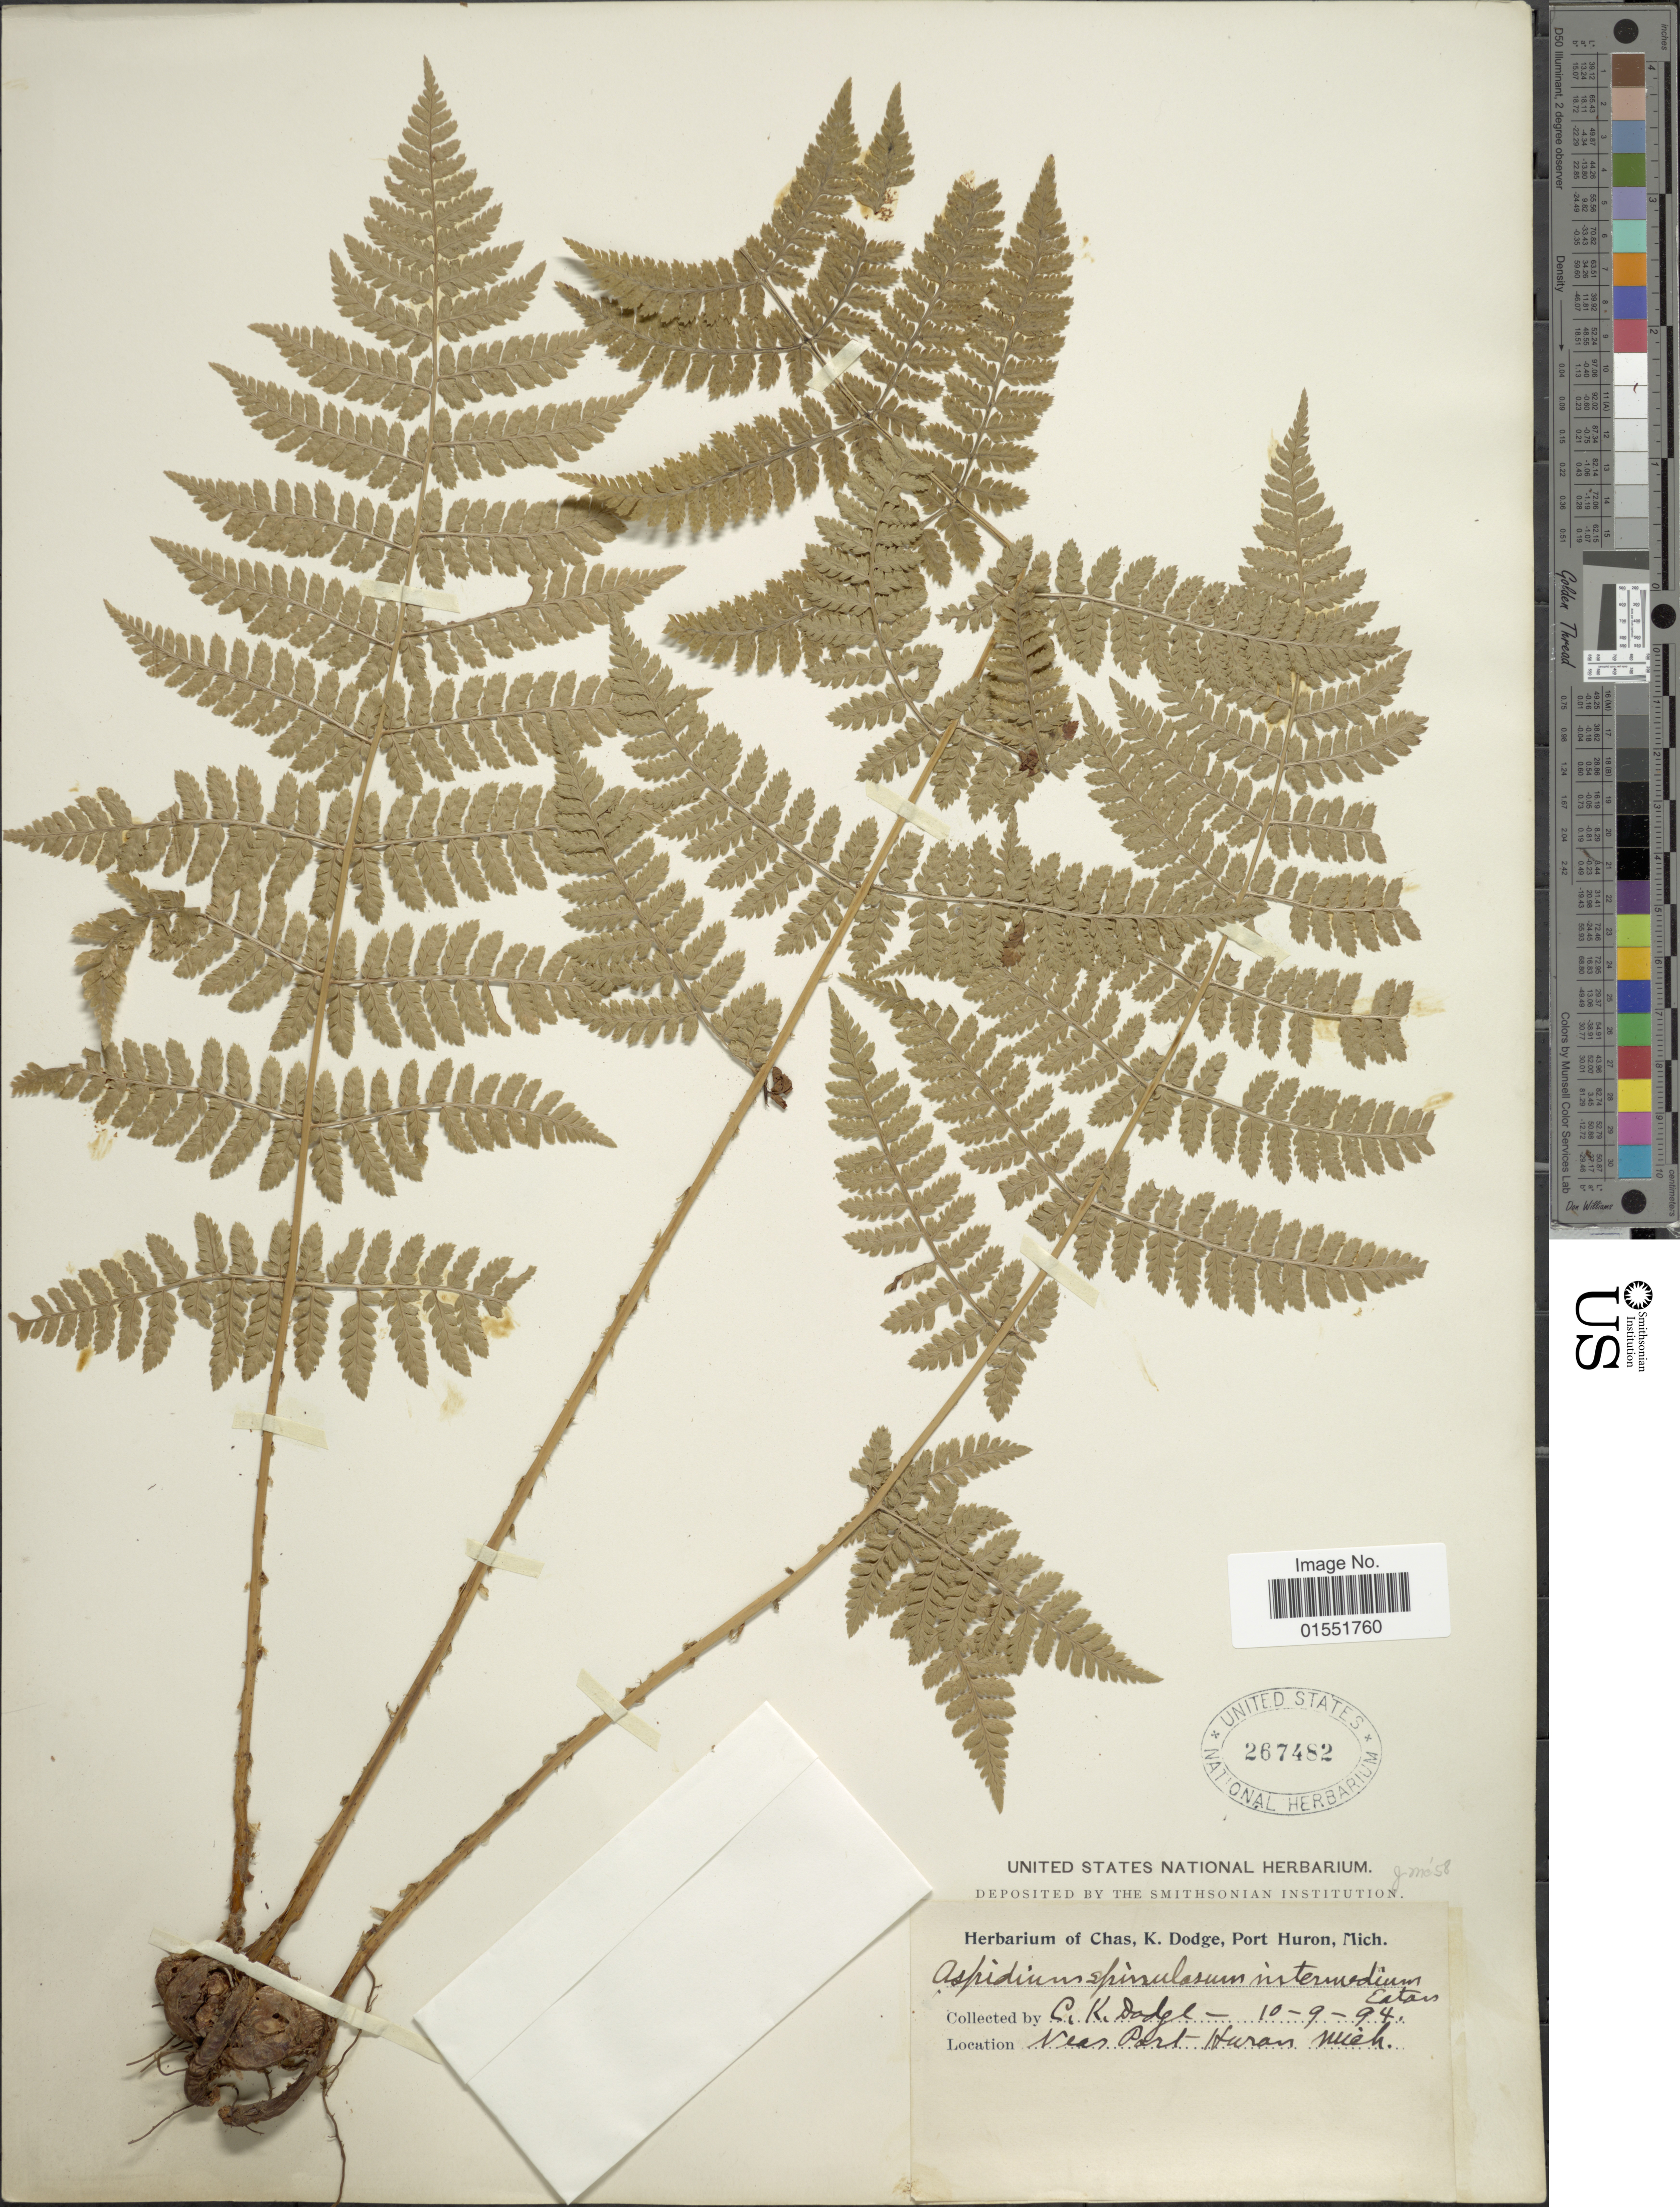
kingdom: Plantae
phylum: Tracheophyta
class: Polypodiopsida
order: Polypodiales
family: Dryopteridaceae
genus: Dryopteris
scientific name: Dryopteris intermedia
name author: (Muhl.) A. Gray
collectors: C. K. Dodge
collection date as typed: Transcribed d/m/y: 9/10/94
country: United States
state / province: Michigan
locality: Near Port Huron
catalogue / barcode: US 267482